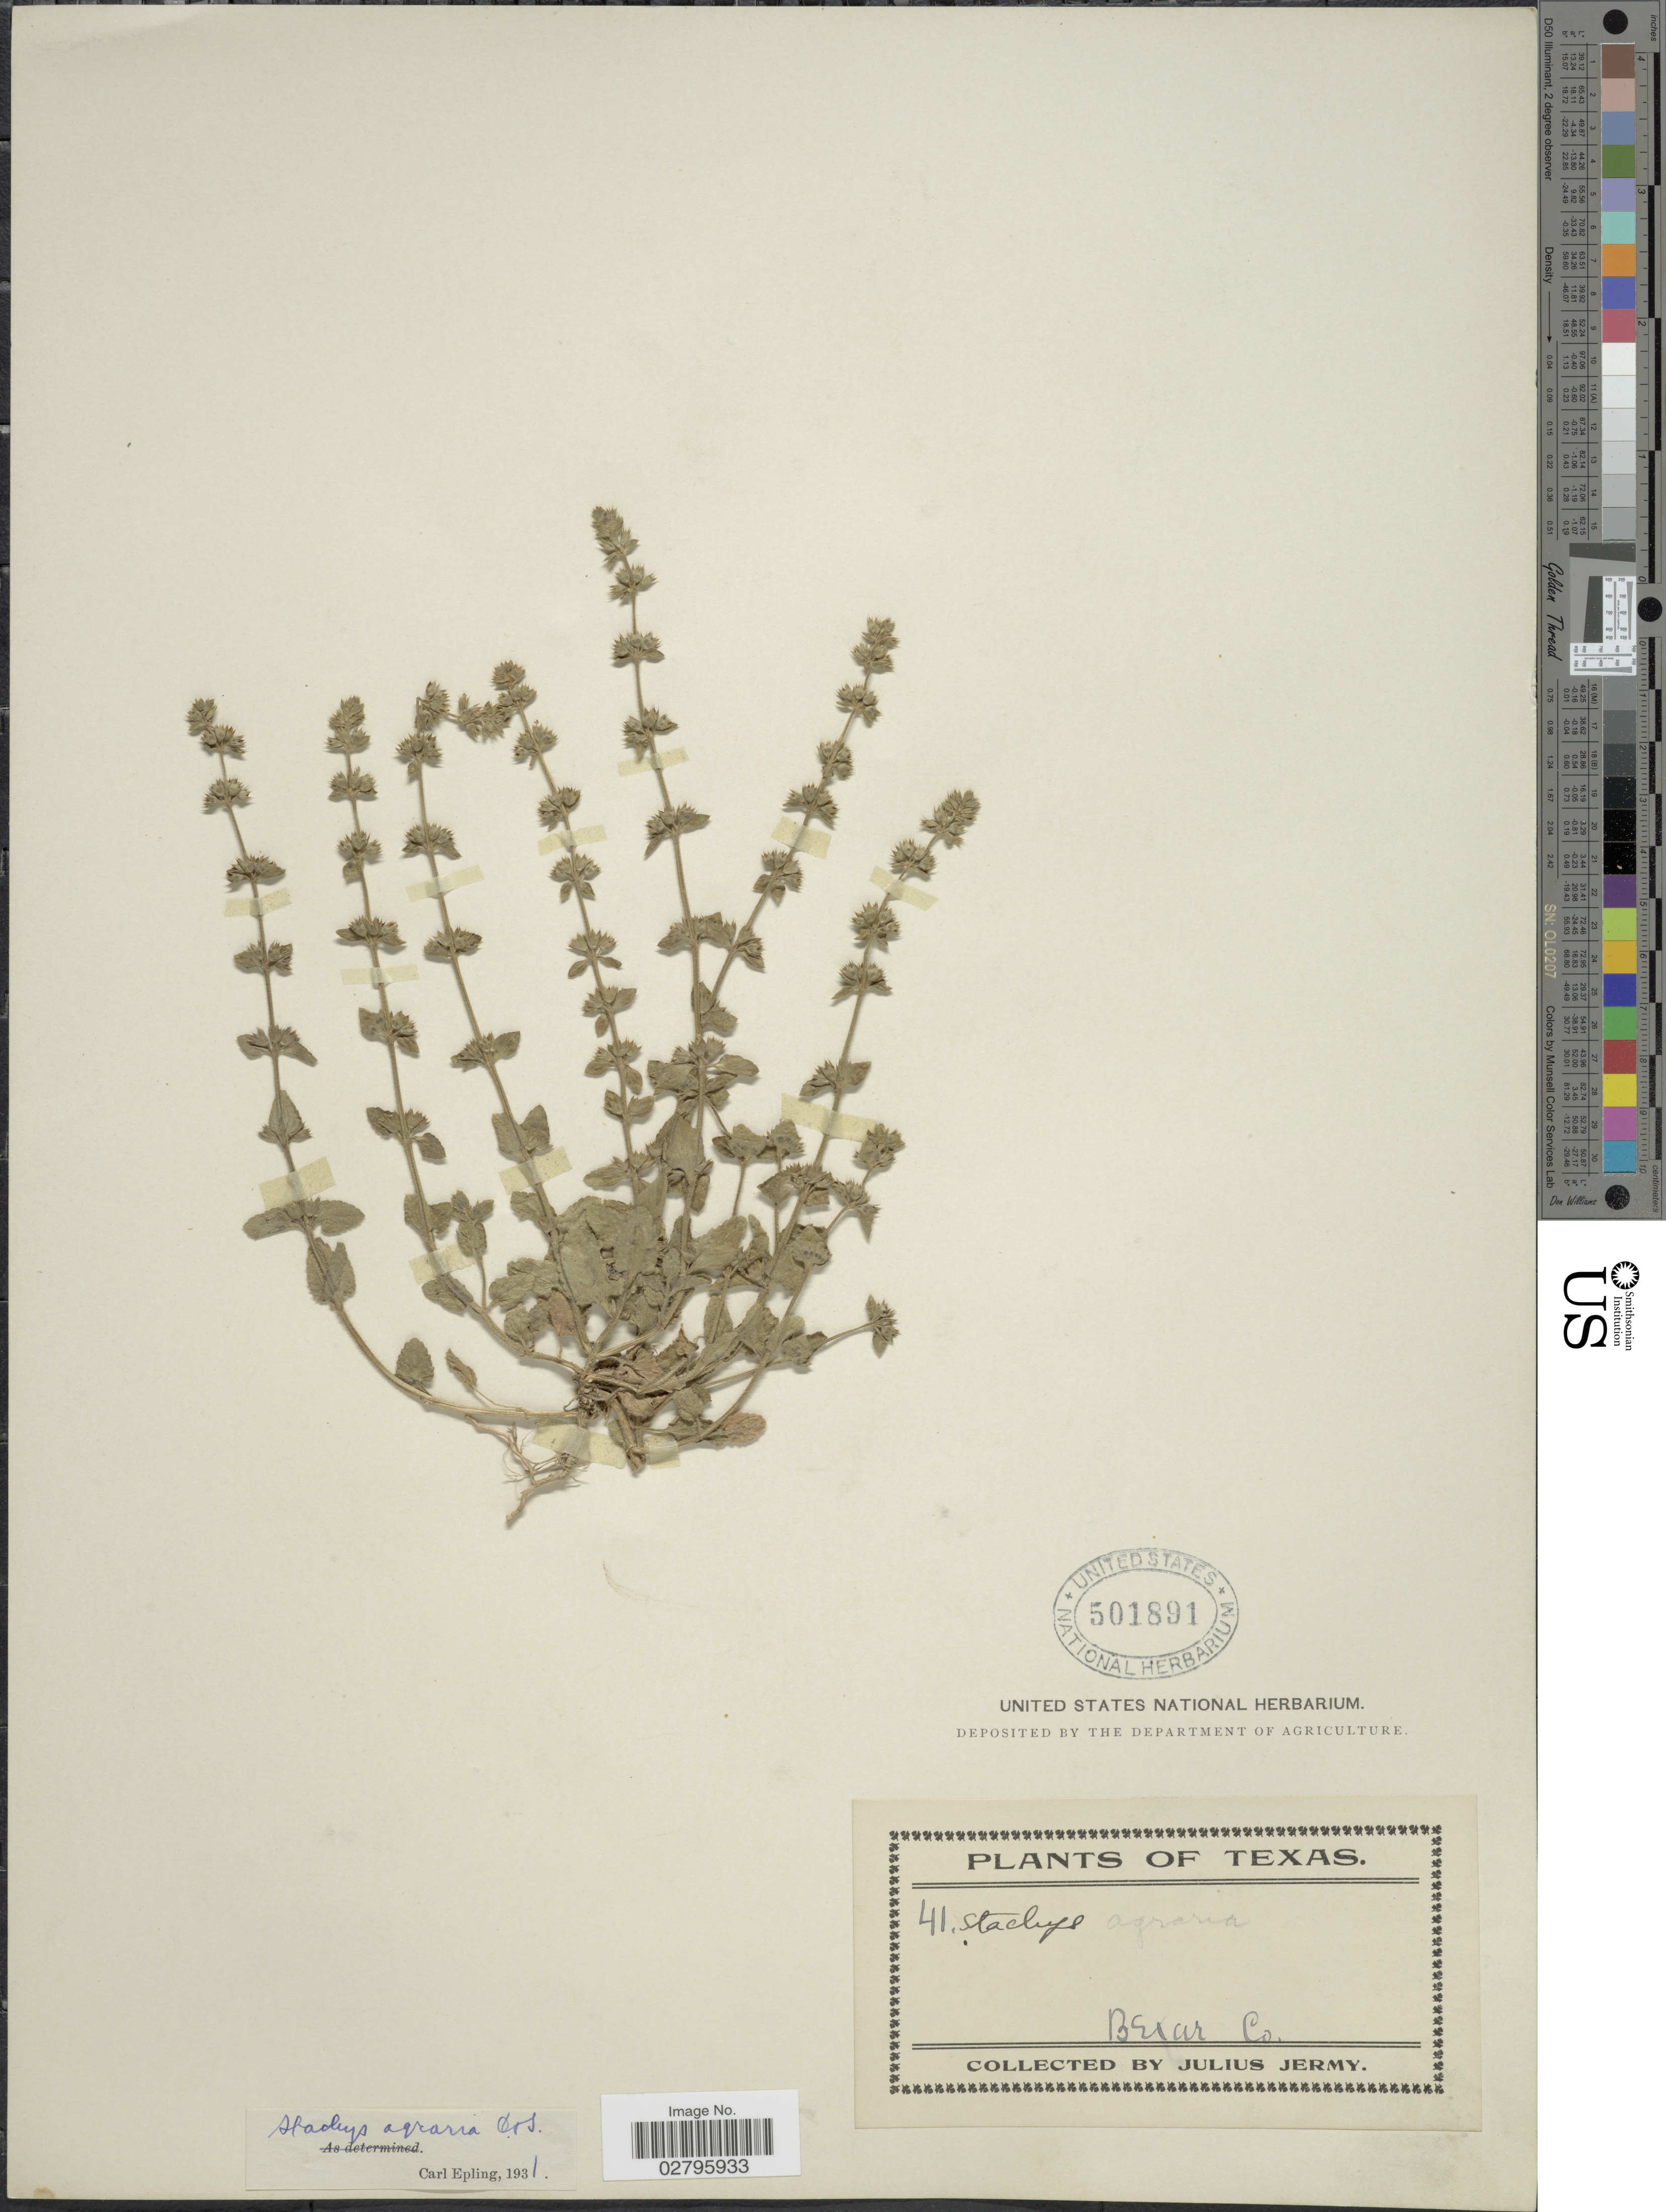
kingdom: Plantae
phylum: Tracheophyta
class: Magnoliopsida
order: Lamiales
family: Lamiaceae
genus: Stachys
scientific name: Stachys agraria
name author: Schltdl. & Cham.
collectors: J. Jermy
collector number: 41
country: United States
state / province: Texas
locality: Bexar Co.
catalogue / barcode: US 501891